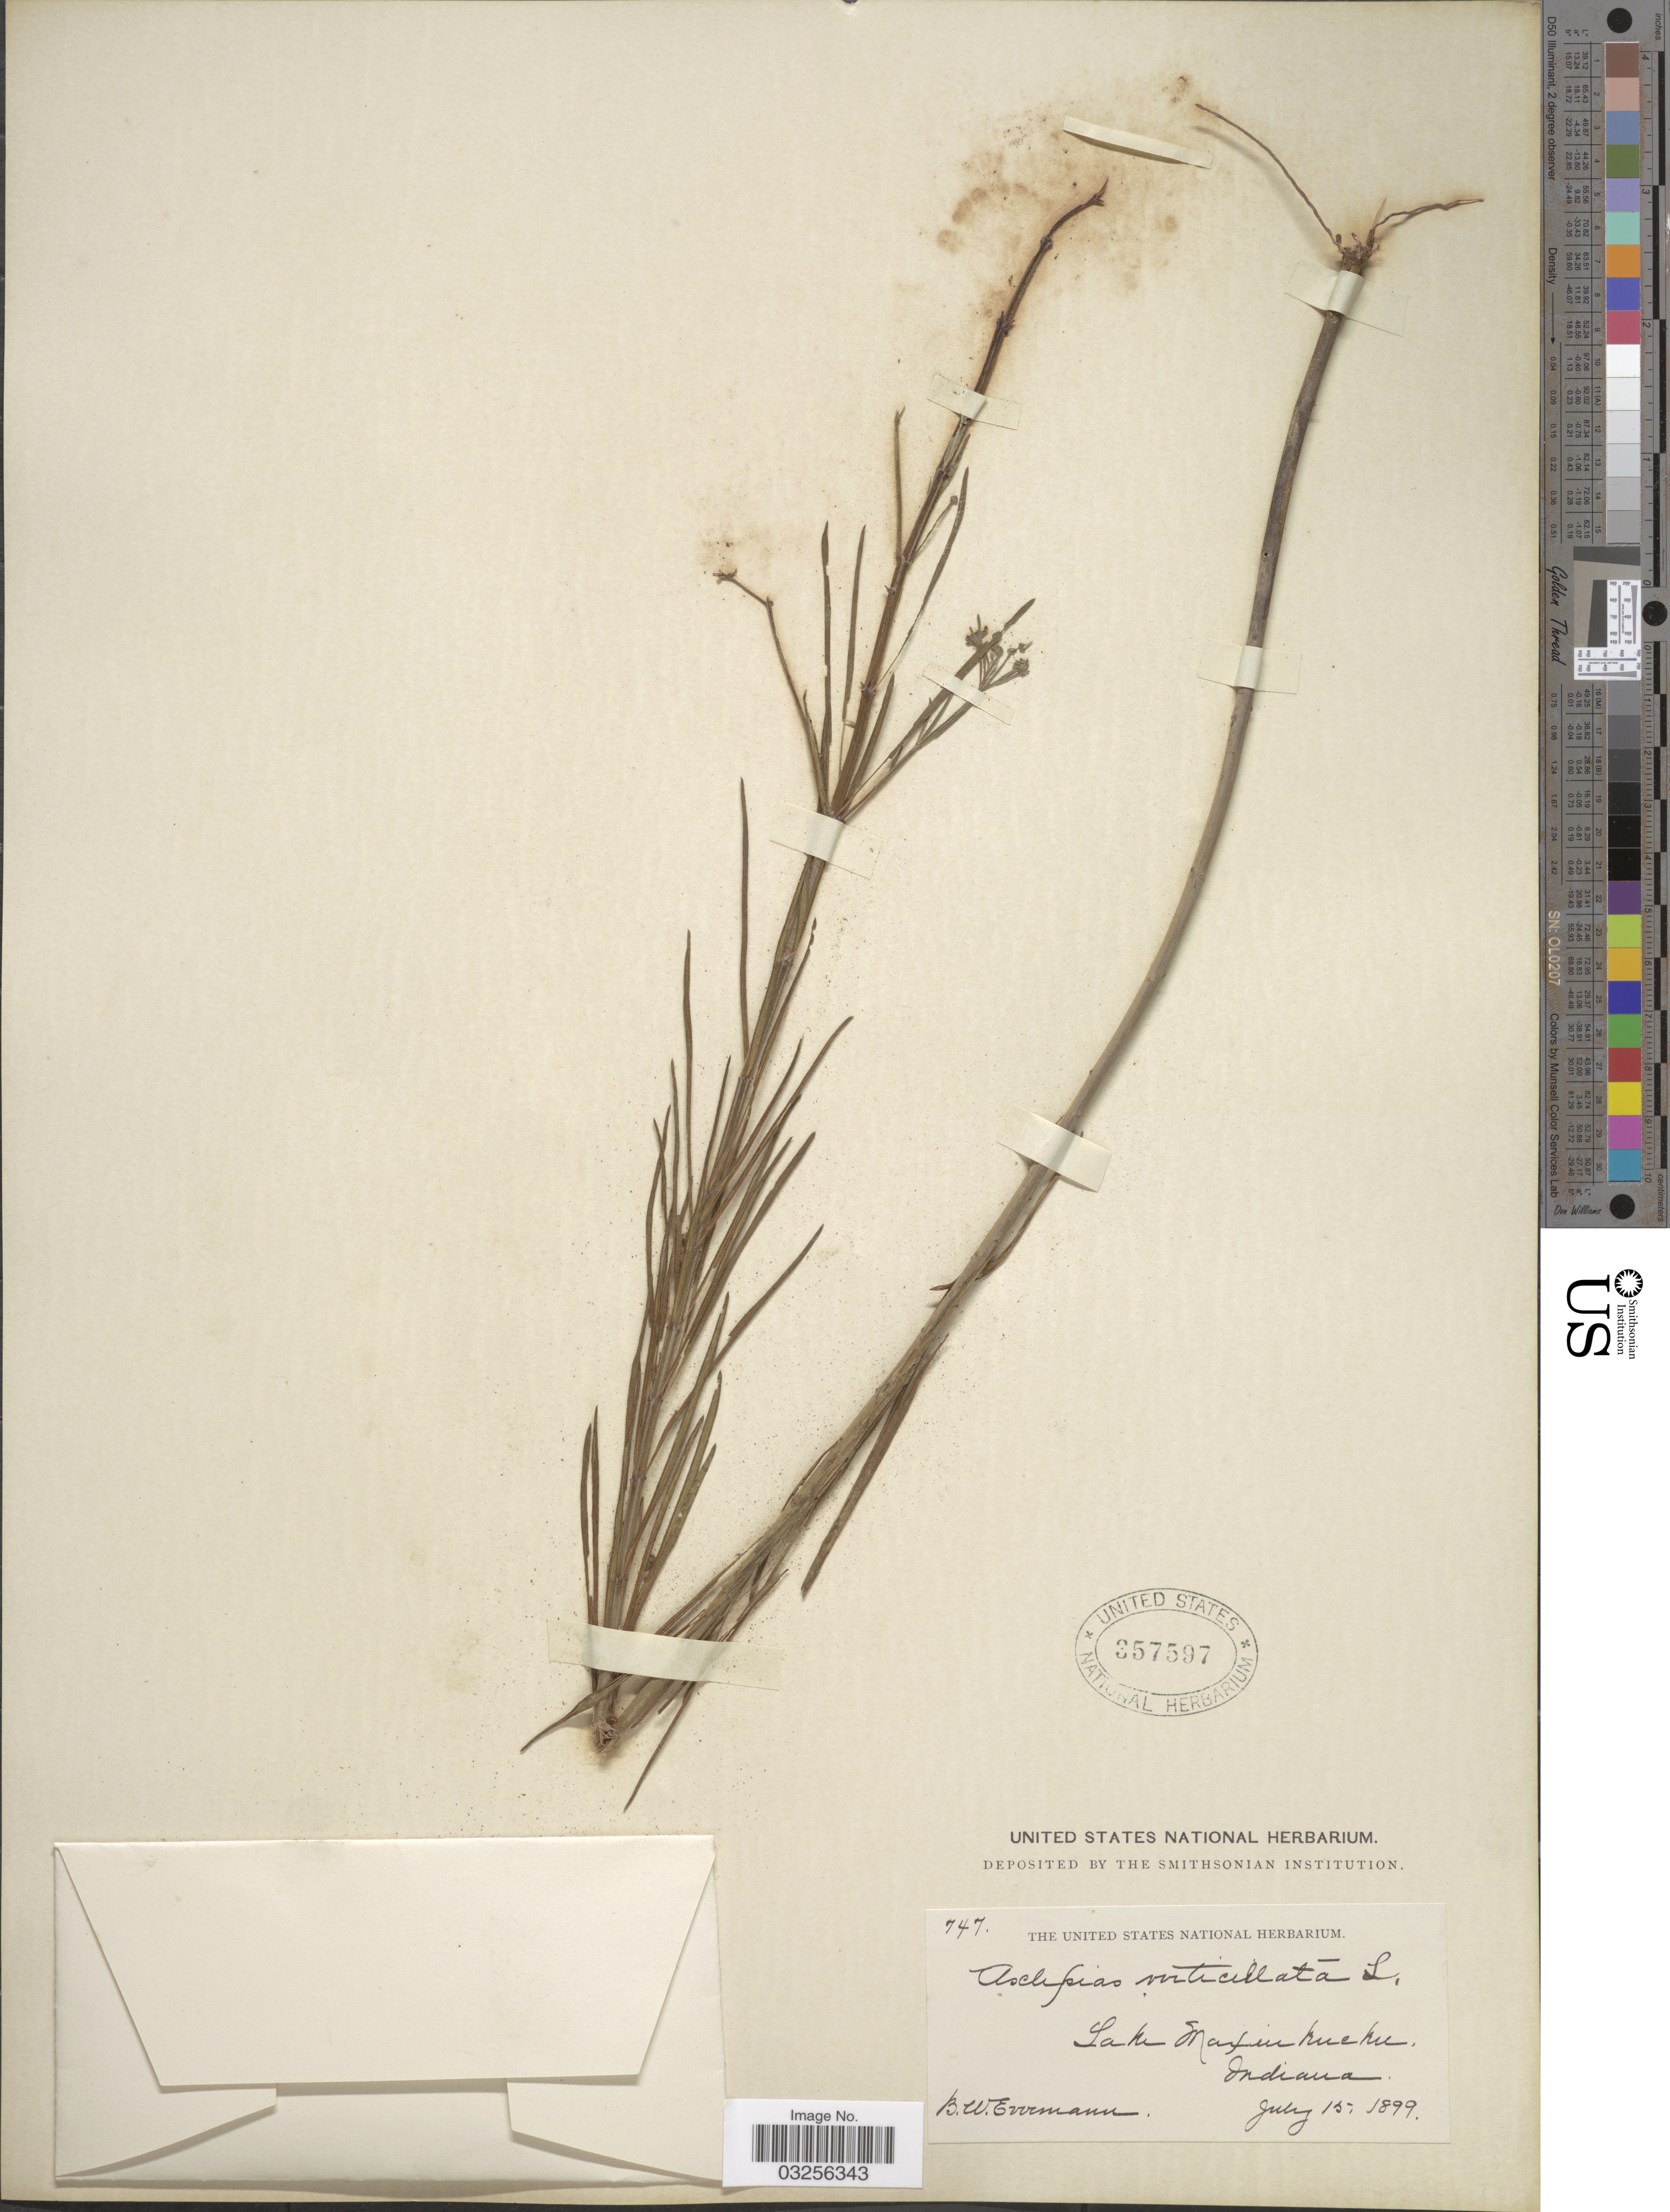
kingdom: Plantae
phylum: Tracheophyta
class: Magnoliopsida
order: Gentianales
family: Apocynaceae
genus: Asclepias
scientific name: Asclepias verticillata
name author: L.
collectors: B. W. Evermann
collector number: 747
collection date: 1899-07-15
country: United States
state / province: Indiana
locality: Lake Maxinkuckee.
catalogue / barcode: US 357597